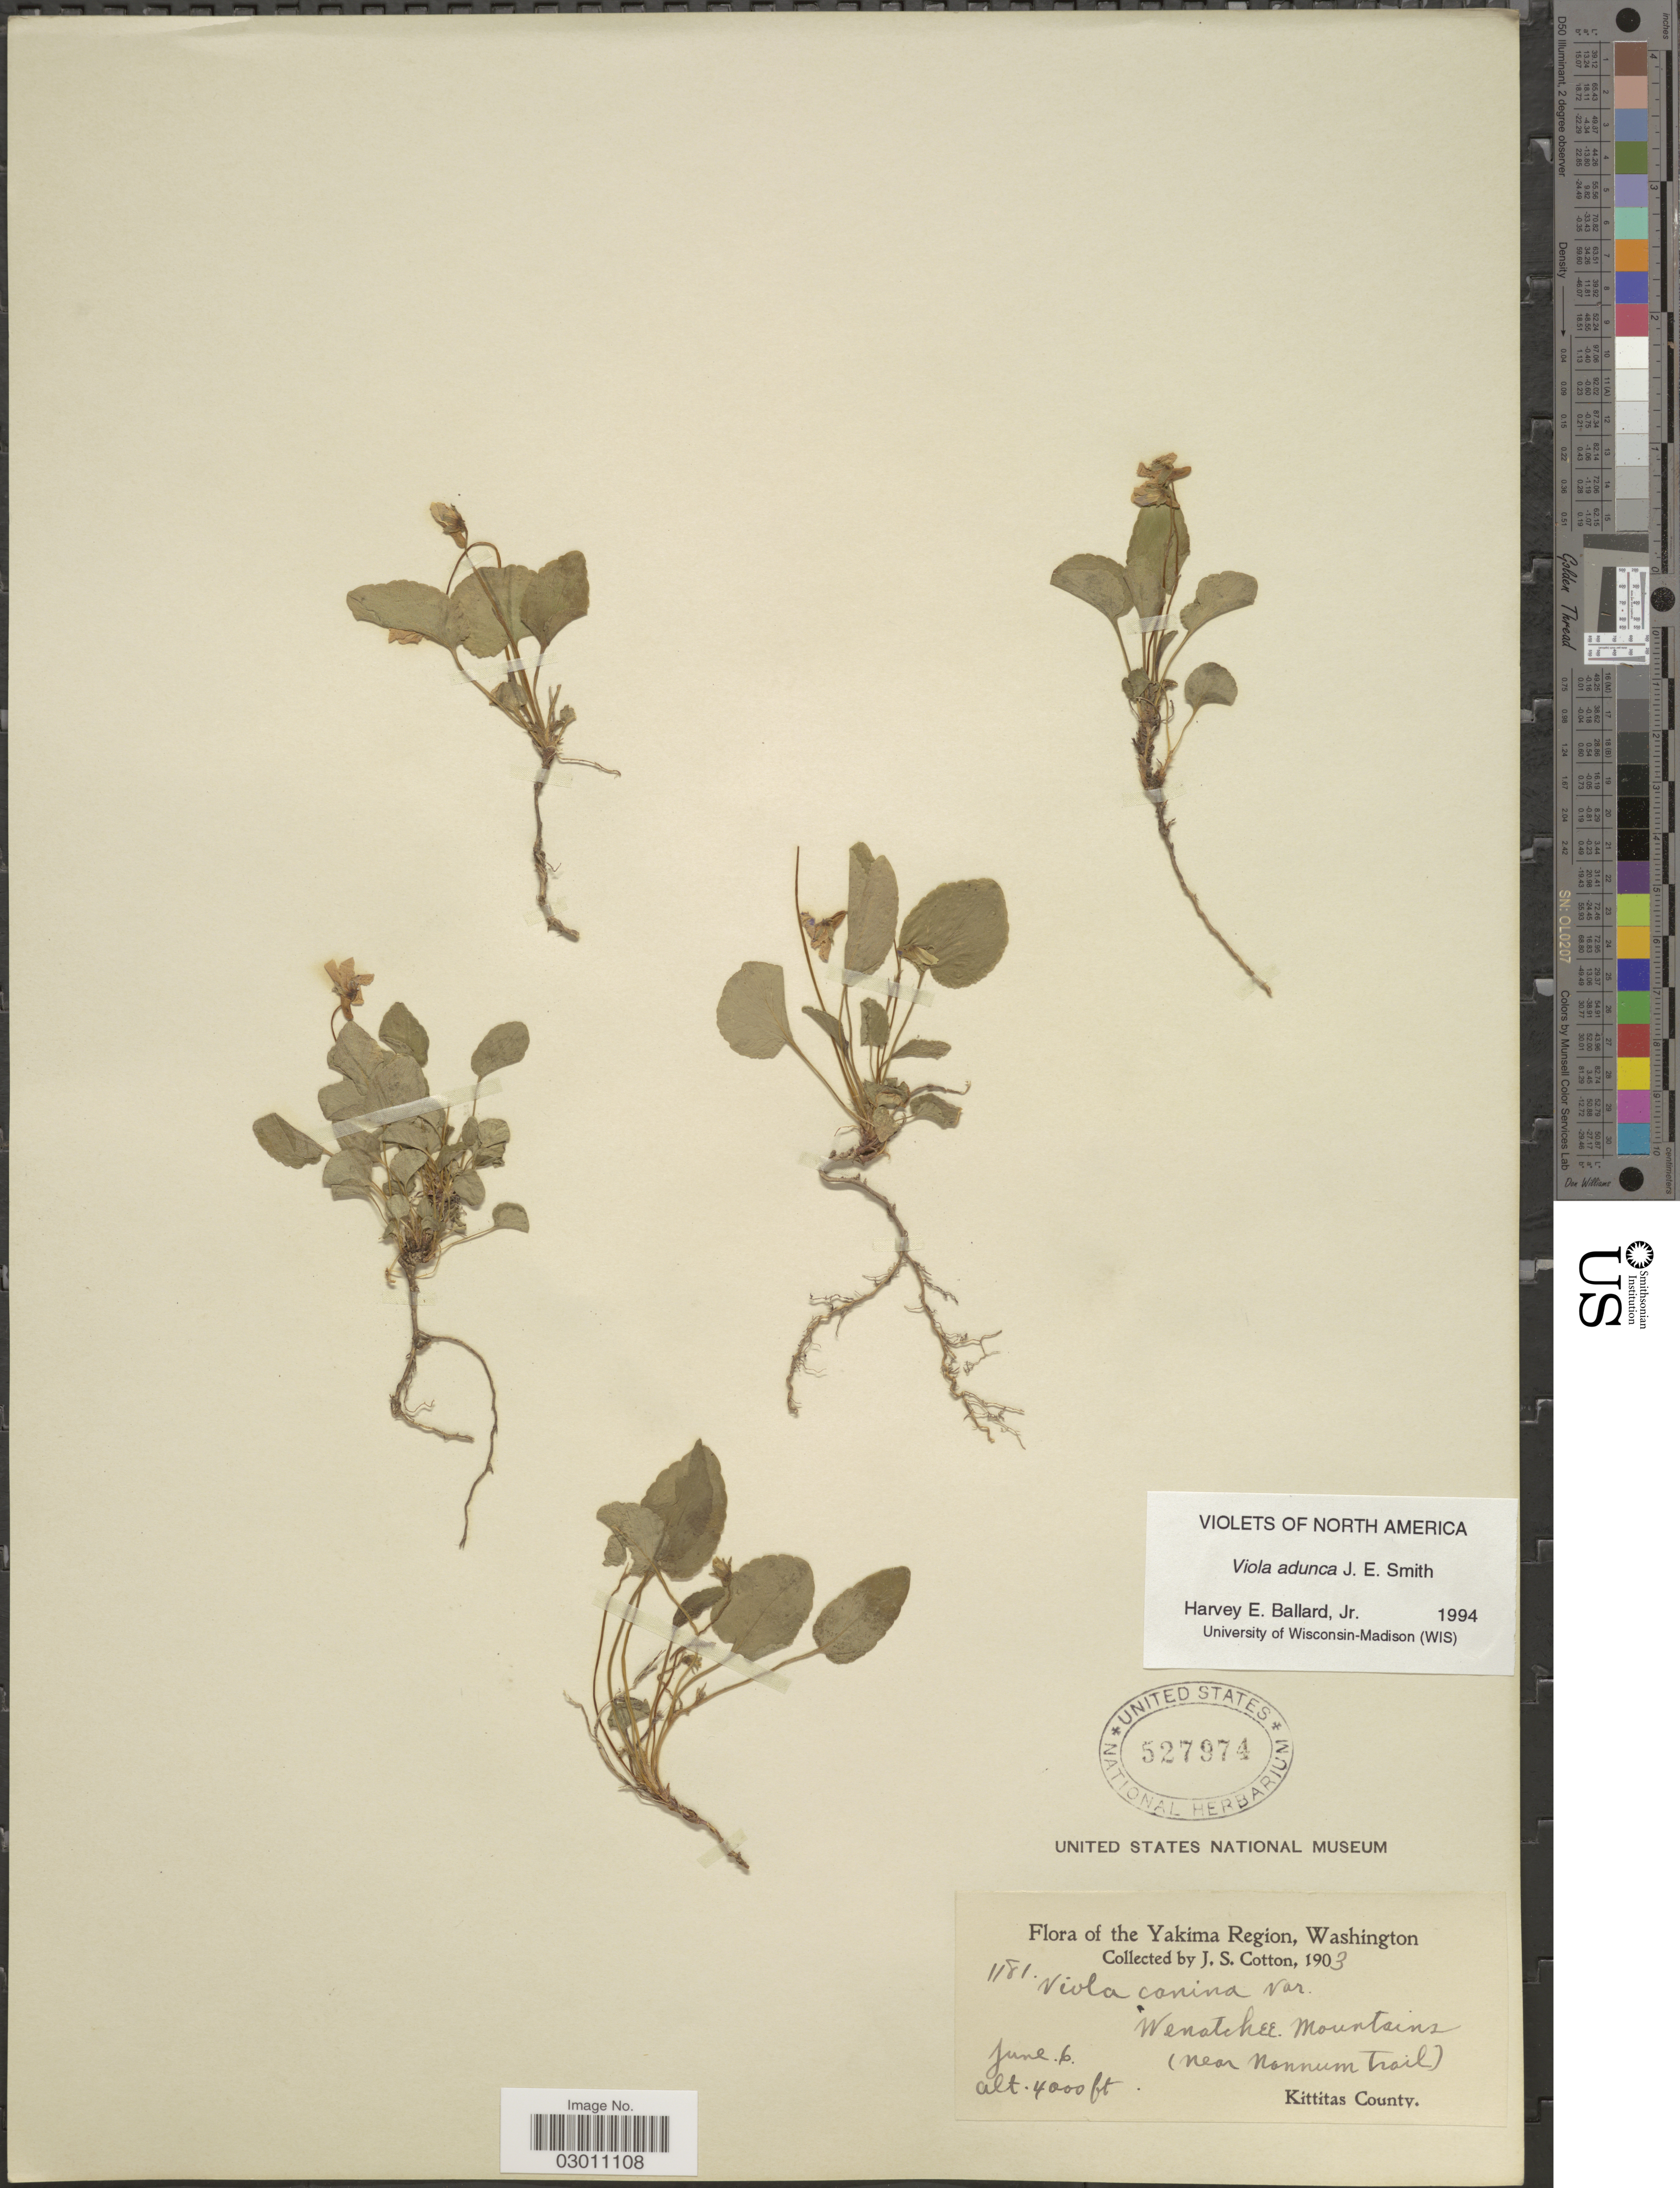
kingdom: Plantae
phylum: Tracheophyta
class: Magnoliopsida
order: Malpighiales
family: Violaceae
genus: Viola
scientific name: Viola adunca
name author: Sm.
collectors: J. S. Cotton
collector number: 1181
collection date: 1903-06-06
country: United States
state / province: Washington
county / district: Kittitas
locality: The Yakima Region. Wenatchee Mountains (near Nonnum Trail). Kittitas County.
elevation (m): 1219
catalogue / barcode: US 527974